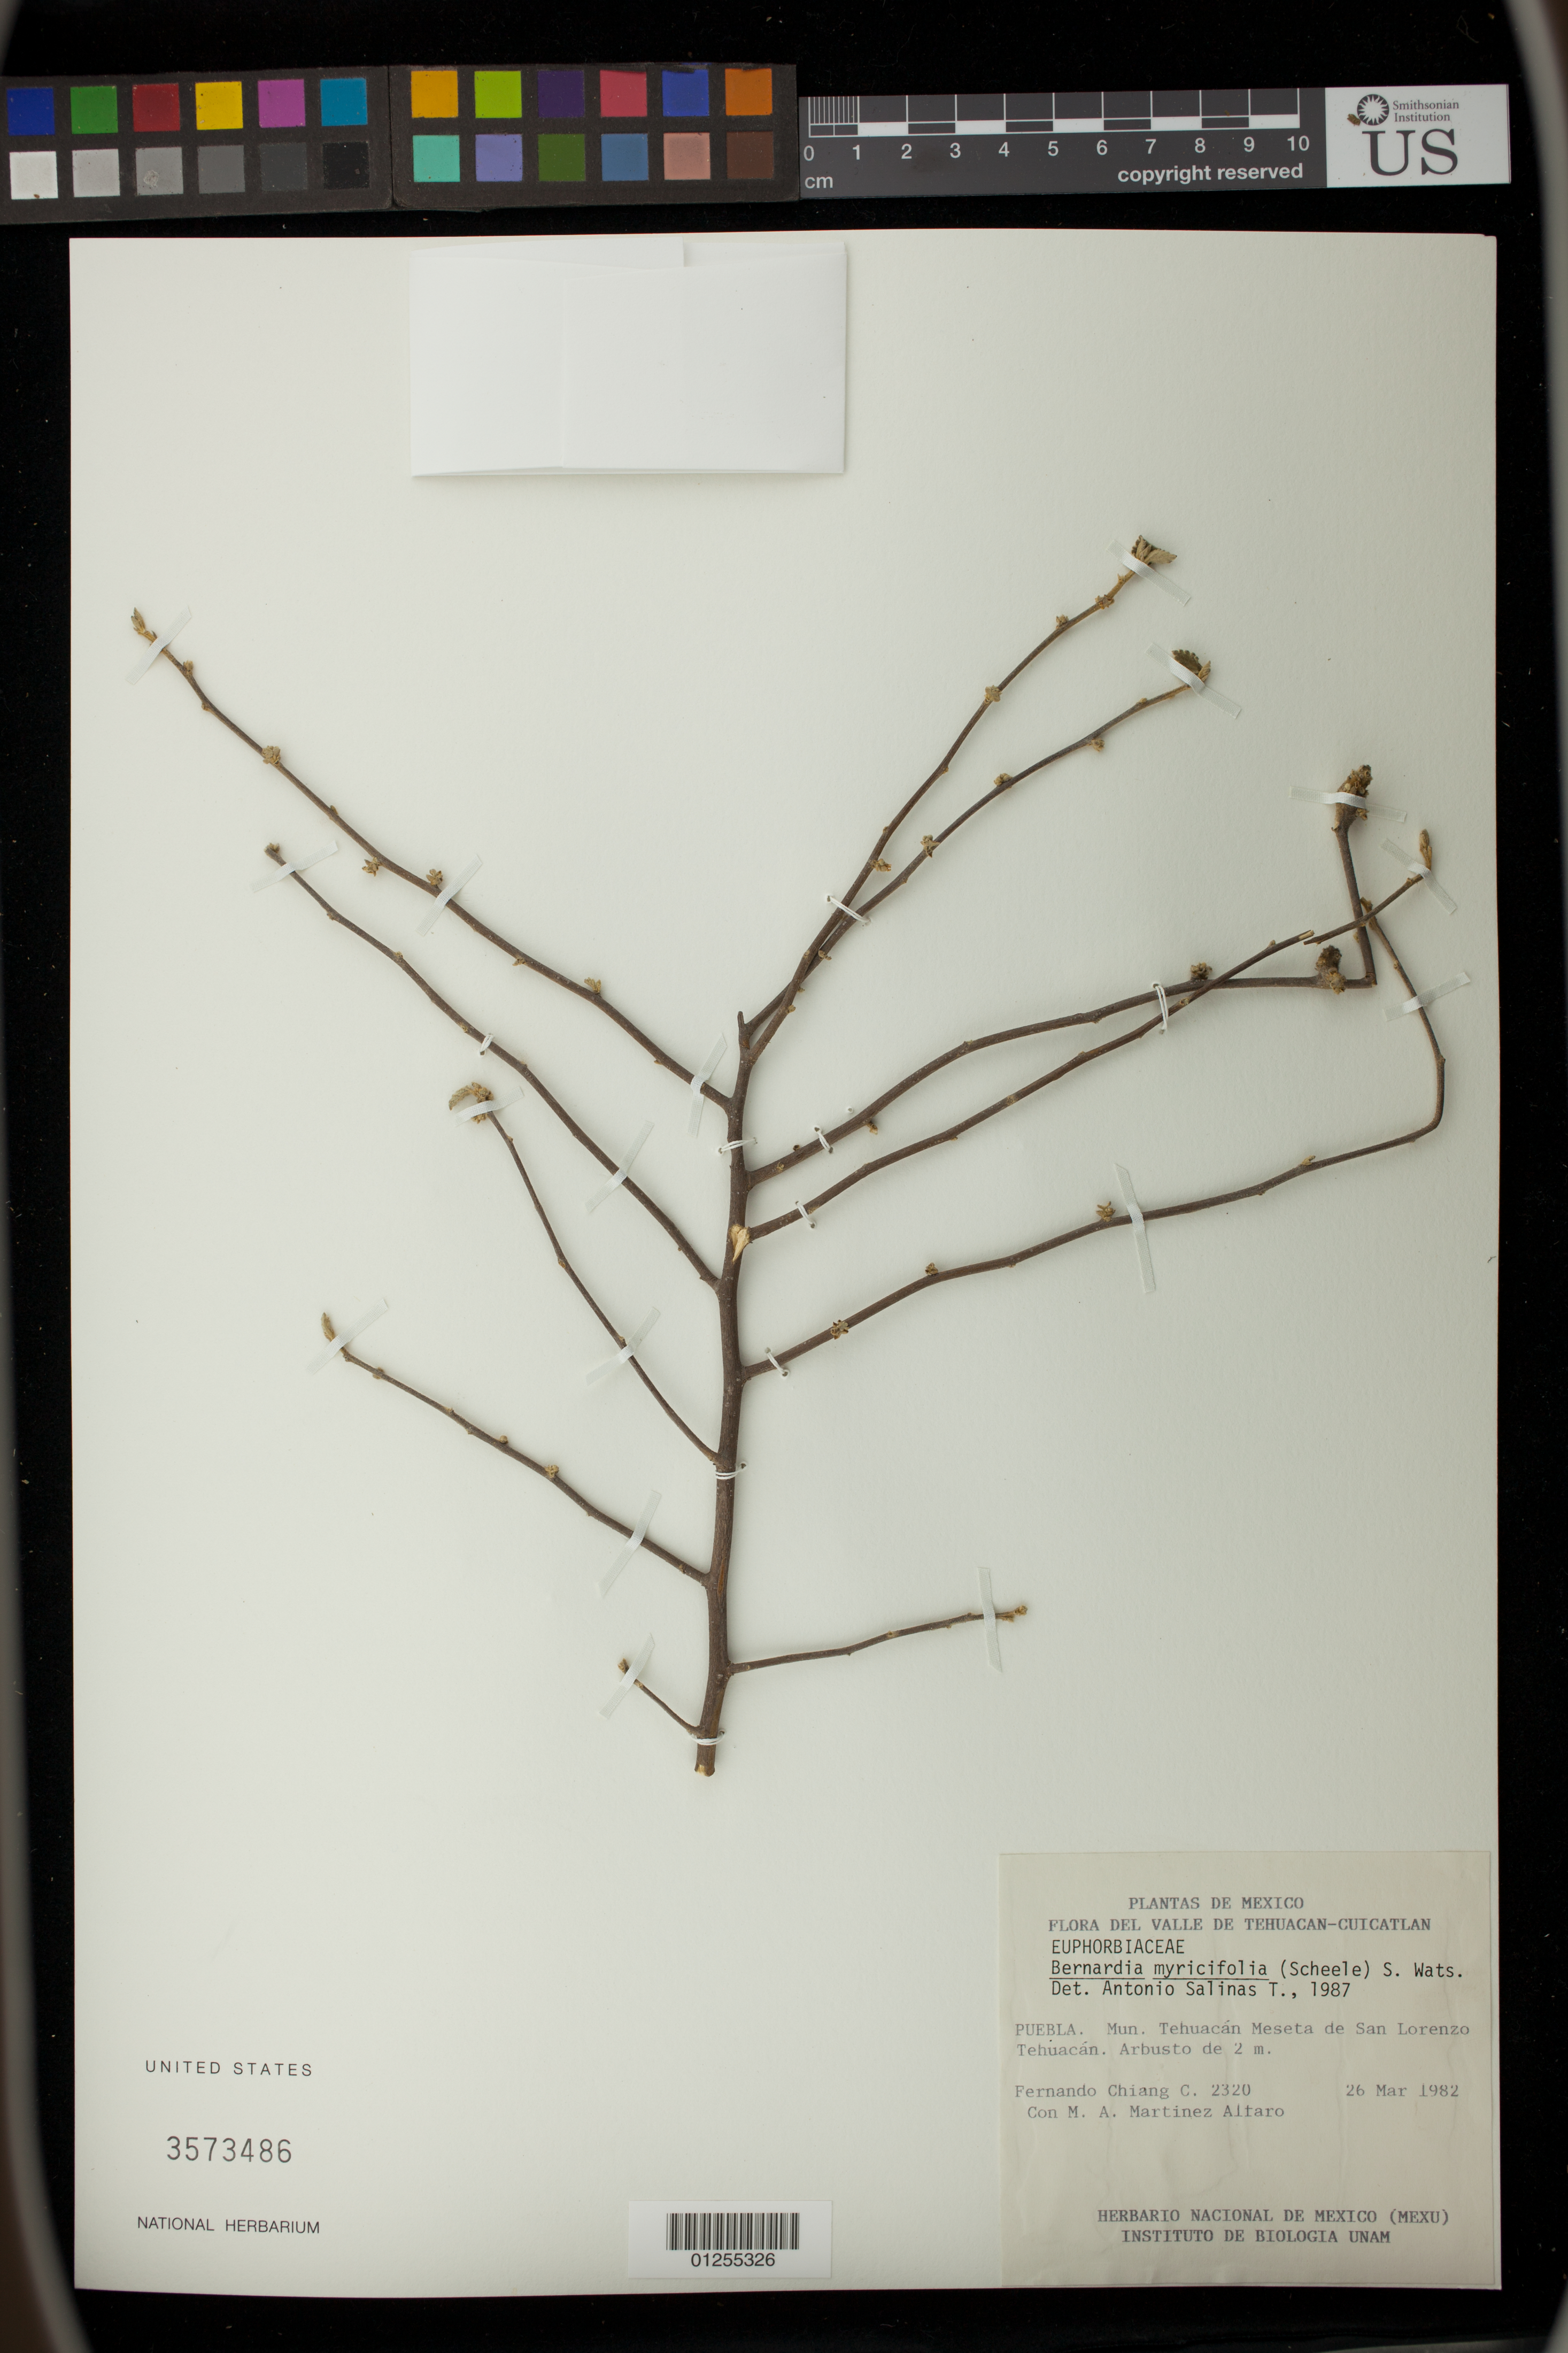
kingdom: Plantae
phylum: Tracheophyta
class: Magnoliopsida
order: Malpighiales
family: Euphorbiaceae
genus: Bernardia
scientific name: Bernardia myricifolia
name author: (Scheele) S. Watson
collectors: F. Chiang C. & M. Martinez Altaro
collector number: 2320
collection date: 1982-03-26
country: Mexico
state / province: Puebla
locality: Puebla.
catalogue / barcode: US 3573486